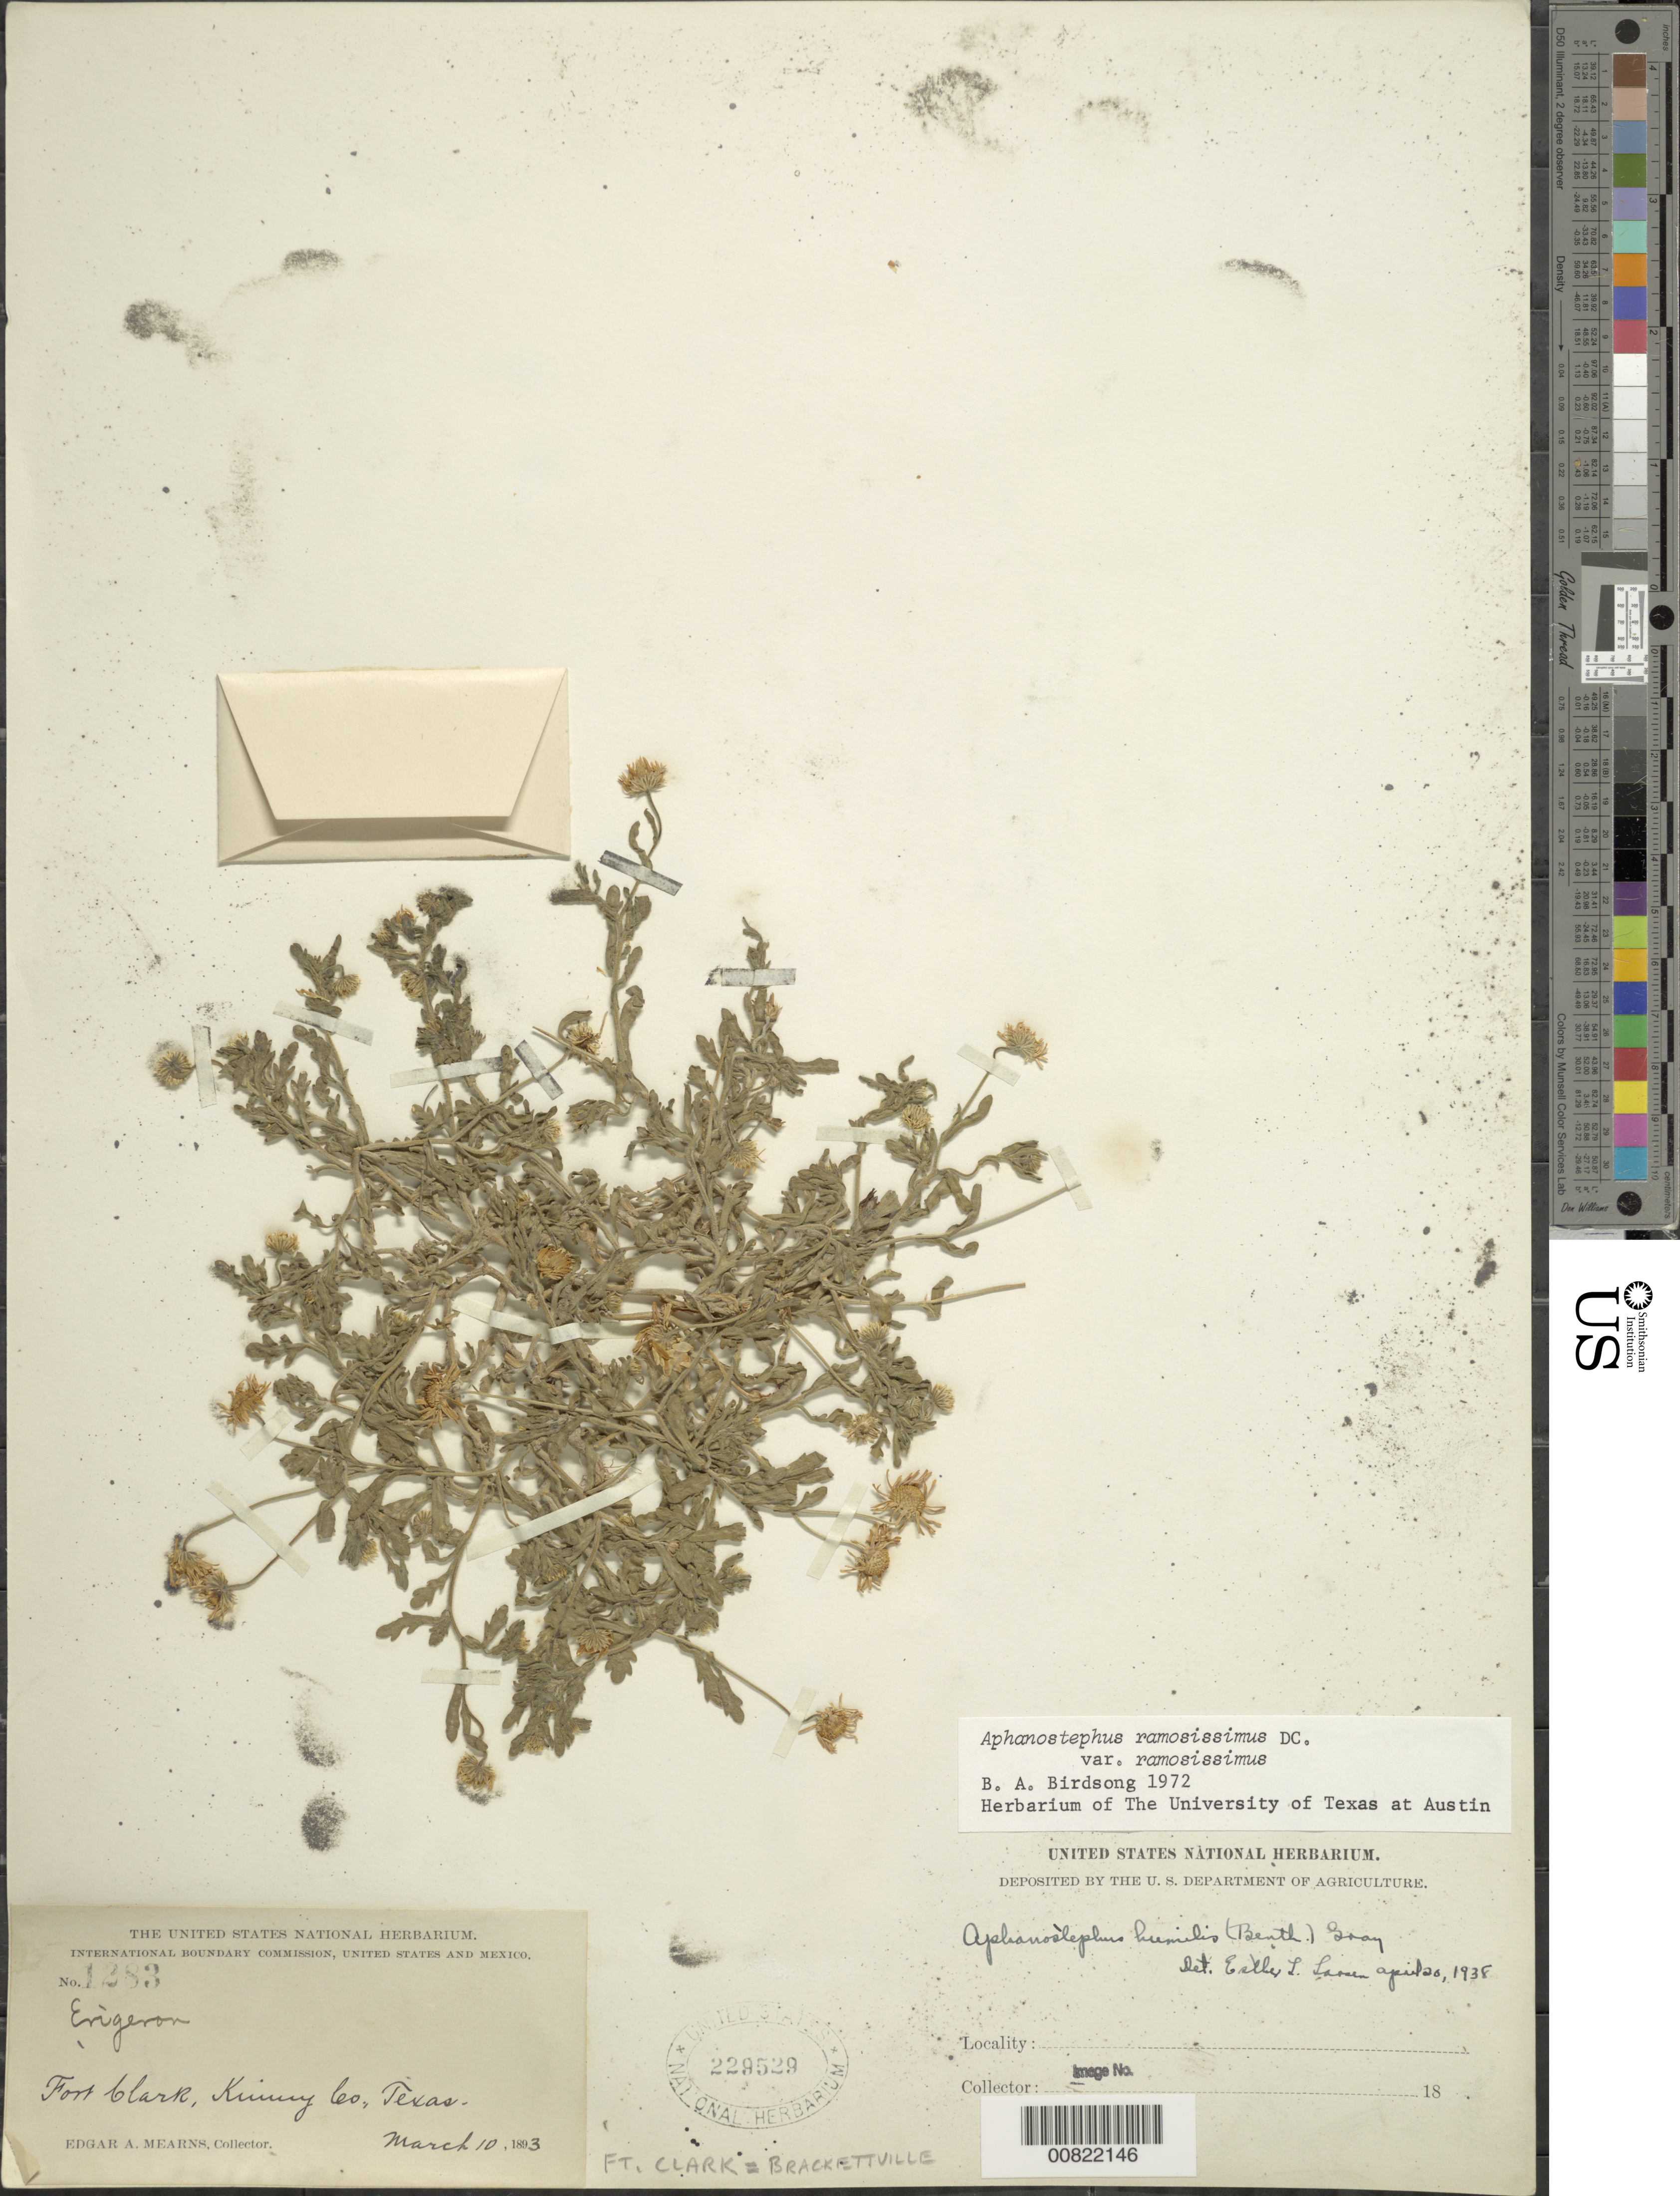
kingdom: Plantae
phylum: Tracheophyta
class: Magnoliopsida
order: Asterales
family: Asteraceae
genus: Aphanostephus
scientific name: Aphanostephus ramosissimus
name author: DC.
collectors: E. A. Mearns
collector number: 1283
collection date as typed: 10 Mar 1893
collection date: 1893-03-10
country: United States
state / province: Texas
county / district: Kinney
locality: Fort Clark, Brackettville, Kinney County, Texas.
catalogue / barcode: US 229529